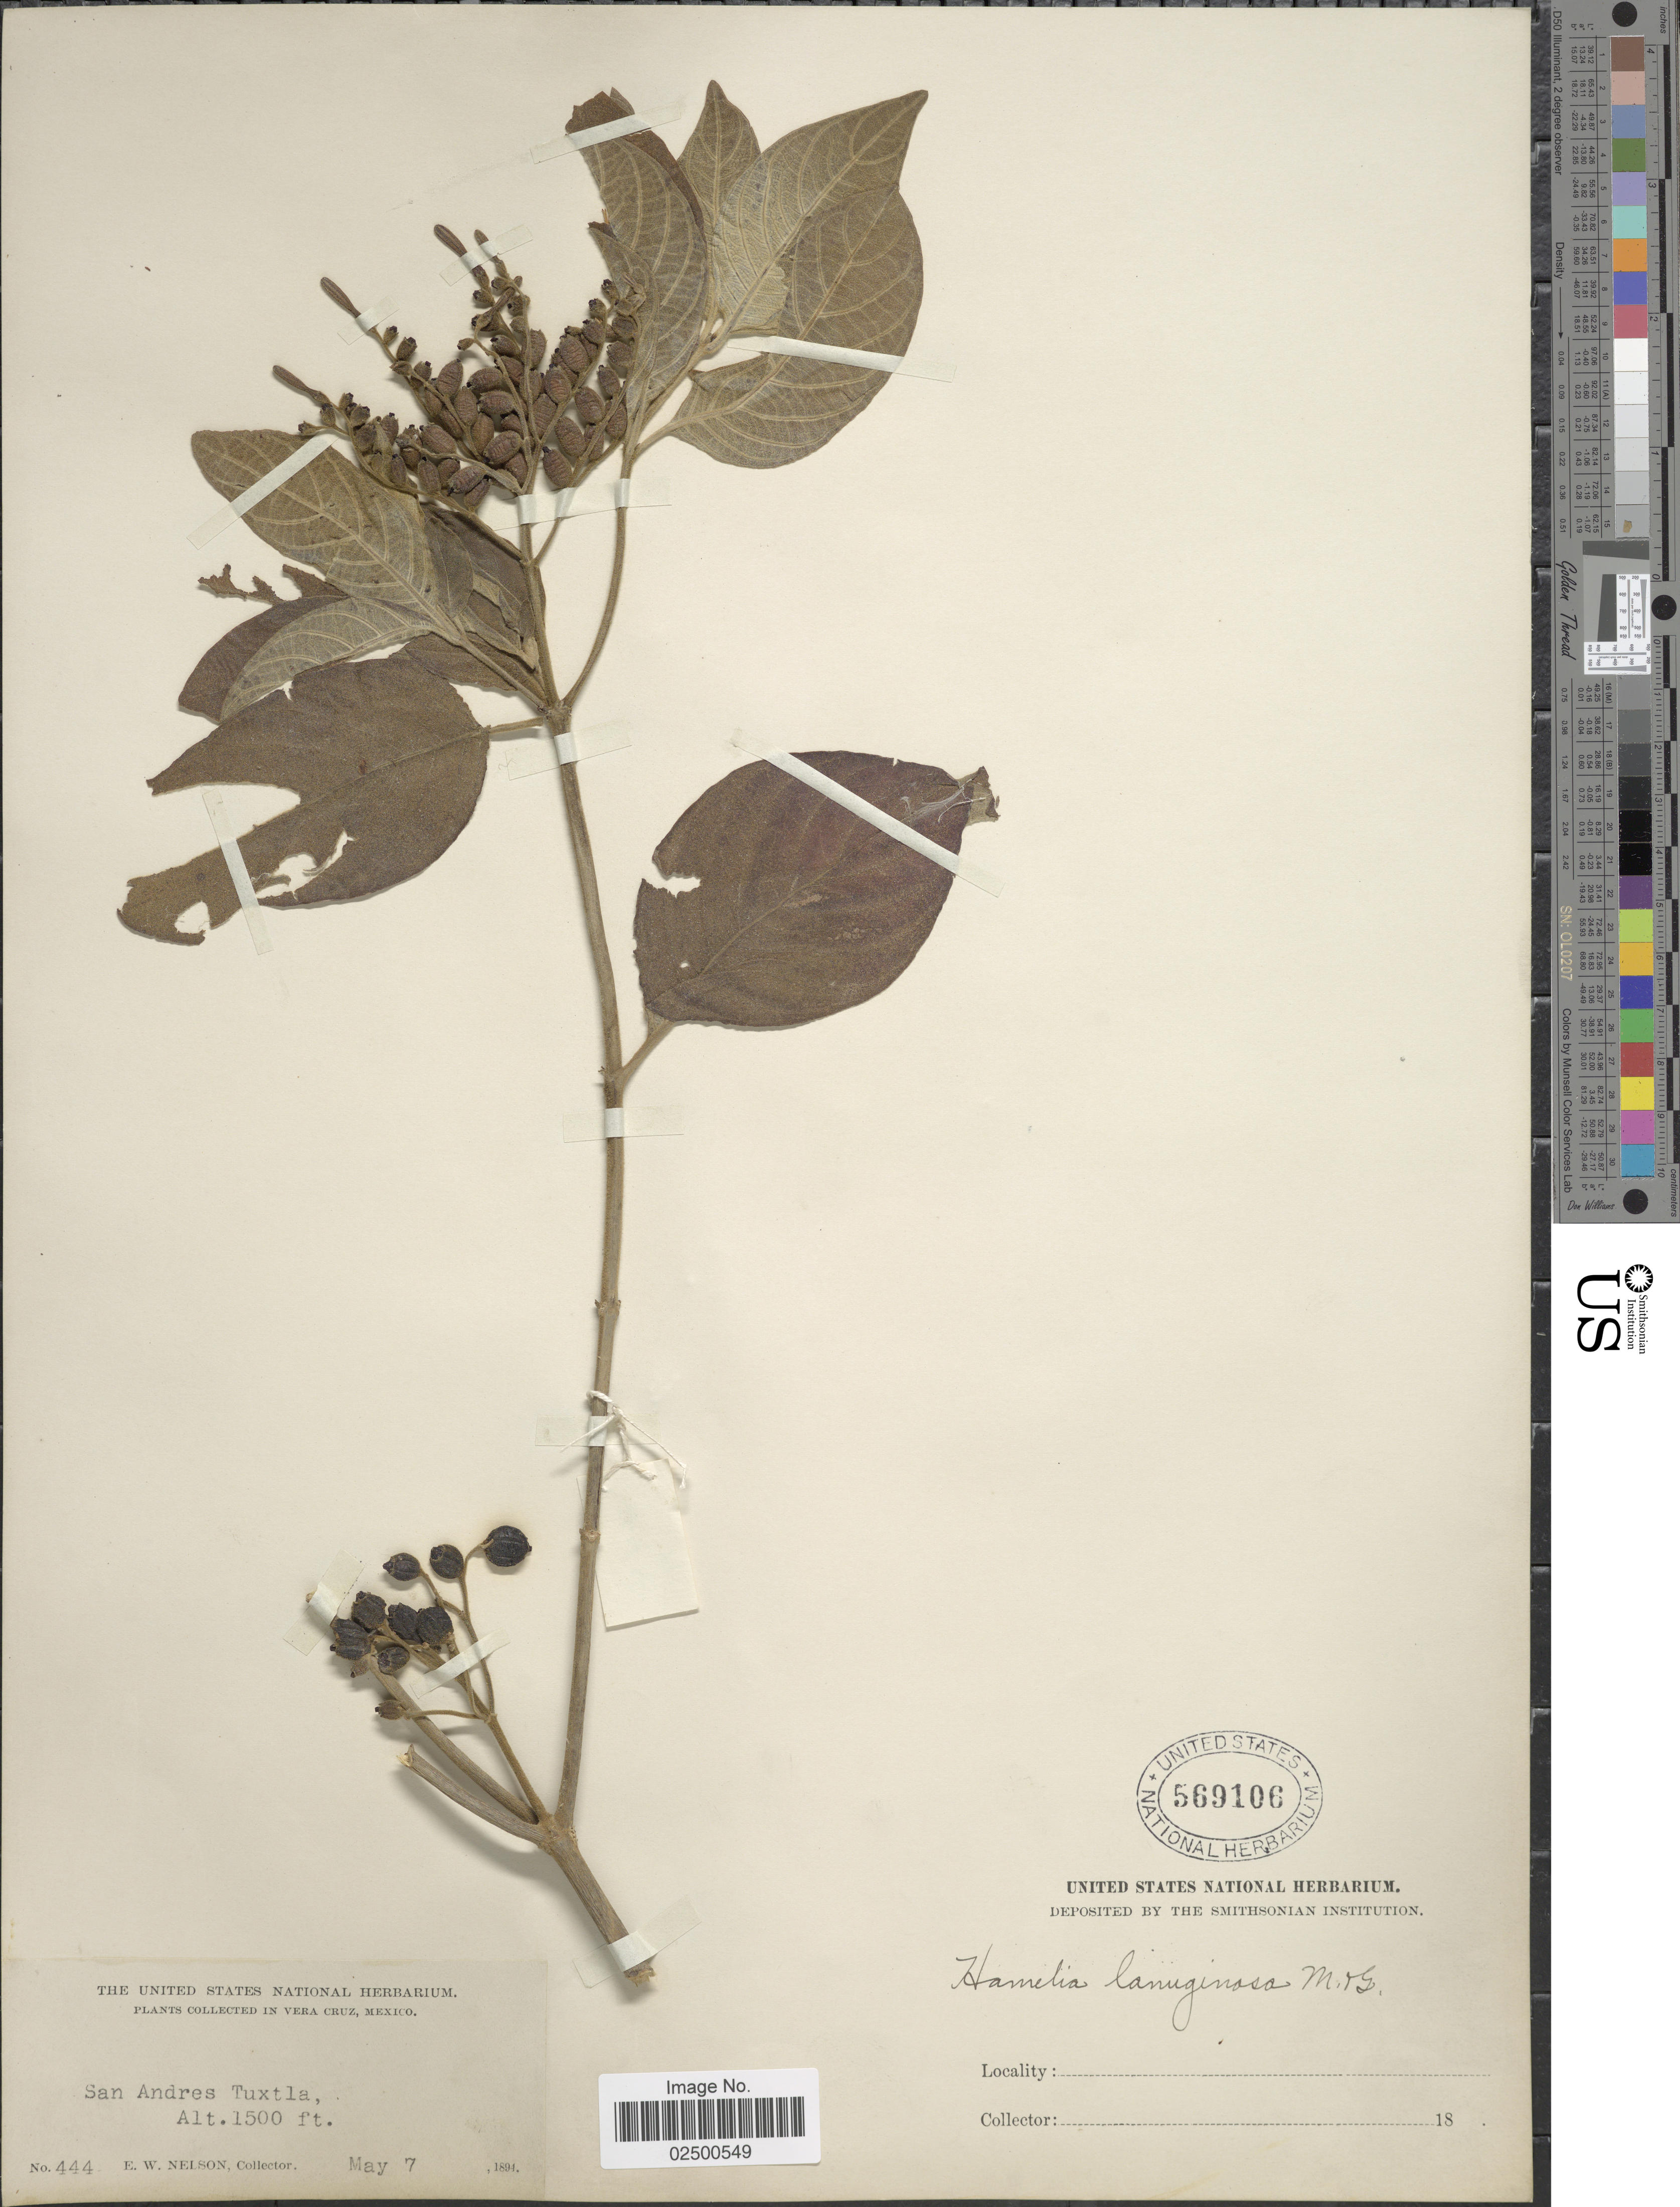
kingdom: Plantae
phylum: Tracheophyta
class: Magnoliopsida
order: Gentianales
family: Rubiaceae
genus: Hamelia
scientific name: Hamelia erecta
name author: Jacq.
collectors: E. W. Nelson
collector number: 444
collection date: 1894-05-07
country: Mexico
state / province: Veracruz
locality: In Vera Cruz, Mexico, San Andres Tuxtla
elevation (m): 457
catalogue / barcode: US 569106